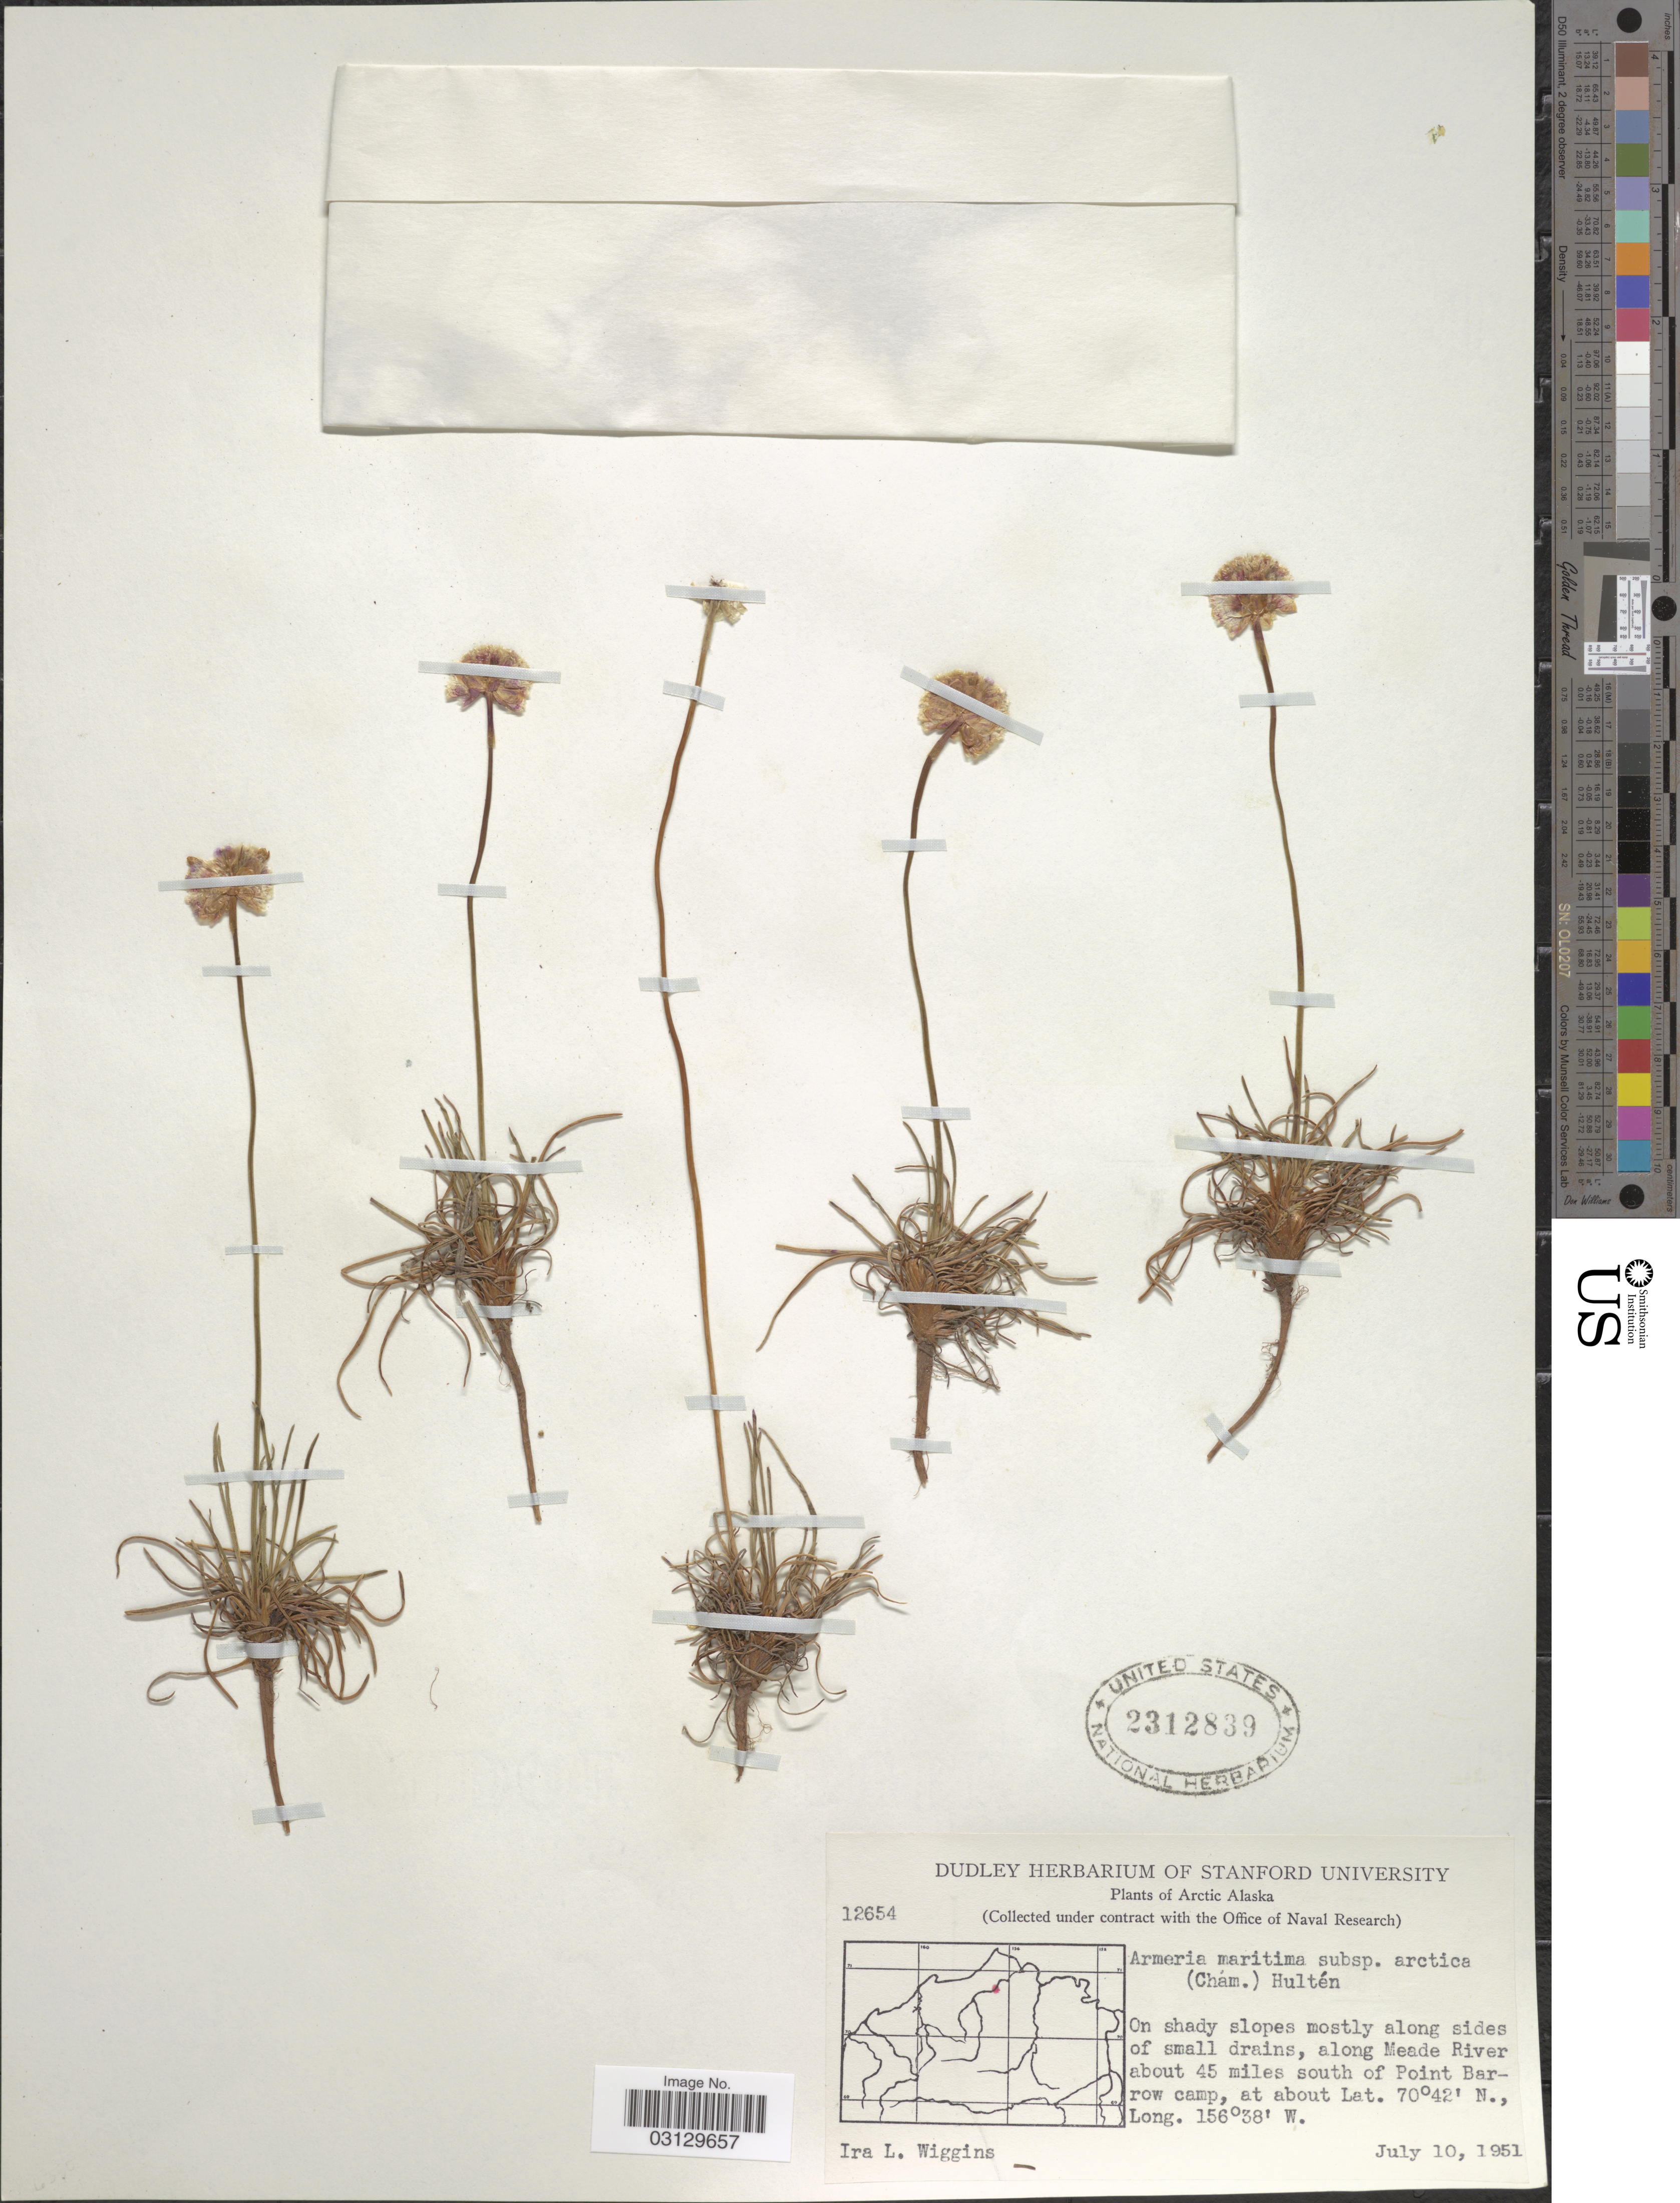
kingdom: Plantae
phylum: Tracheophyta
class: Magnoliopsida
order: Caryophyllales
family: Plumbaginaceae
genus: Armeria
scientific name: Armeria maritima subsp. sibirica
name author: (Turcz. ex Boiss.) Nyman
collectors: I. L. Wiggins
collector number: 12654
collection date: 1951-07-10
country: United States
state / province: Alaska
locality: Arctic Alaska. Along Meade River about 45 miles south of Point Barrow camp.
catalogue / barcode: US 2312839